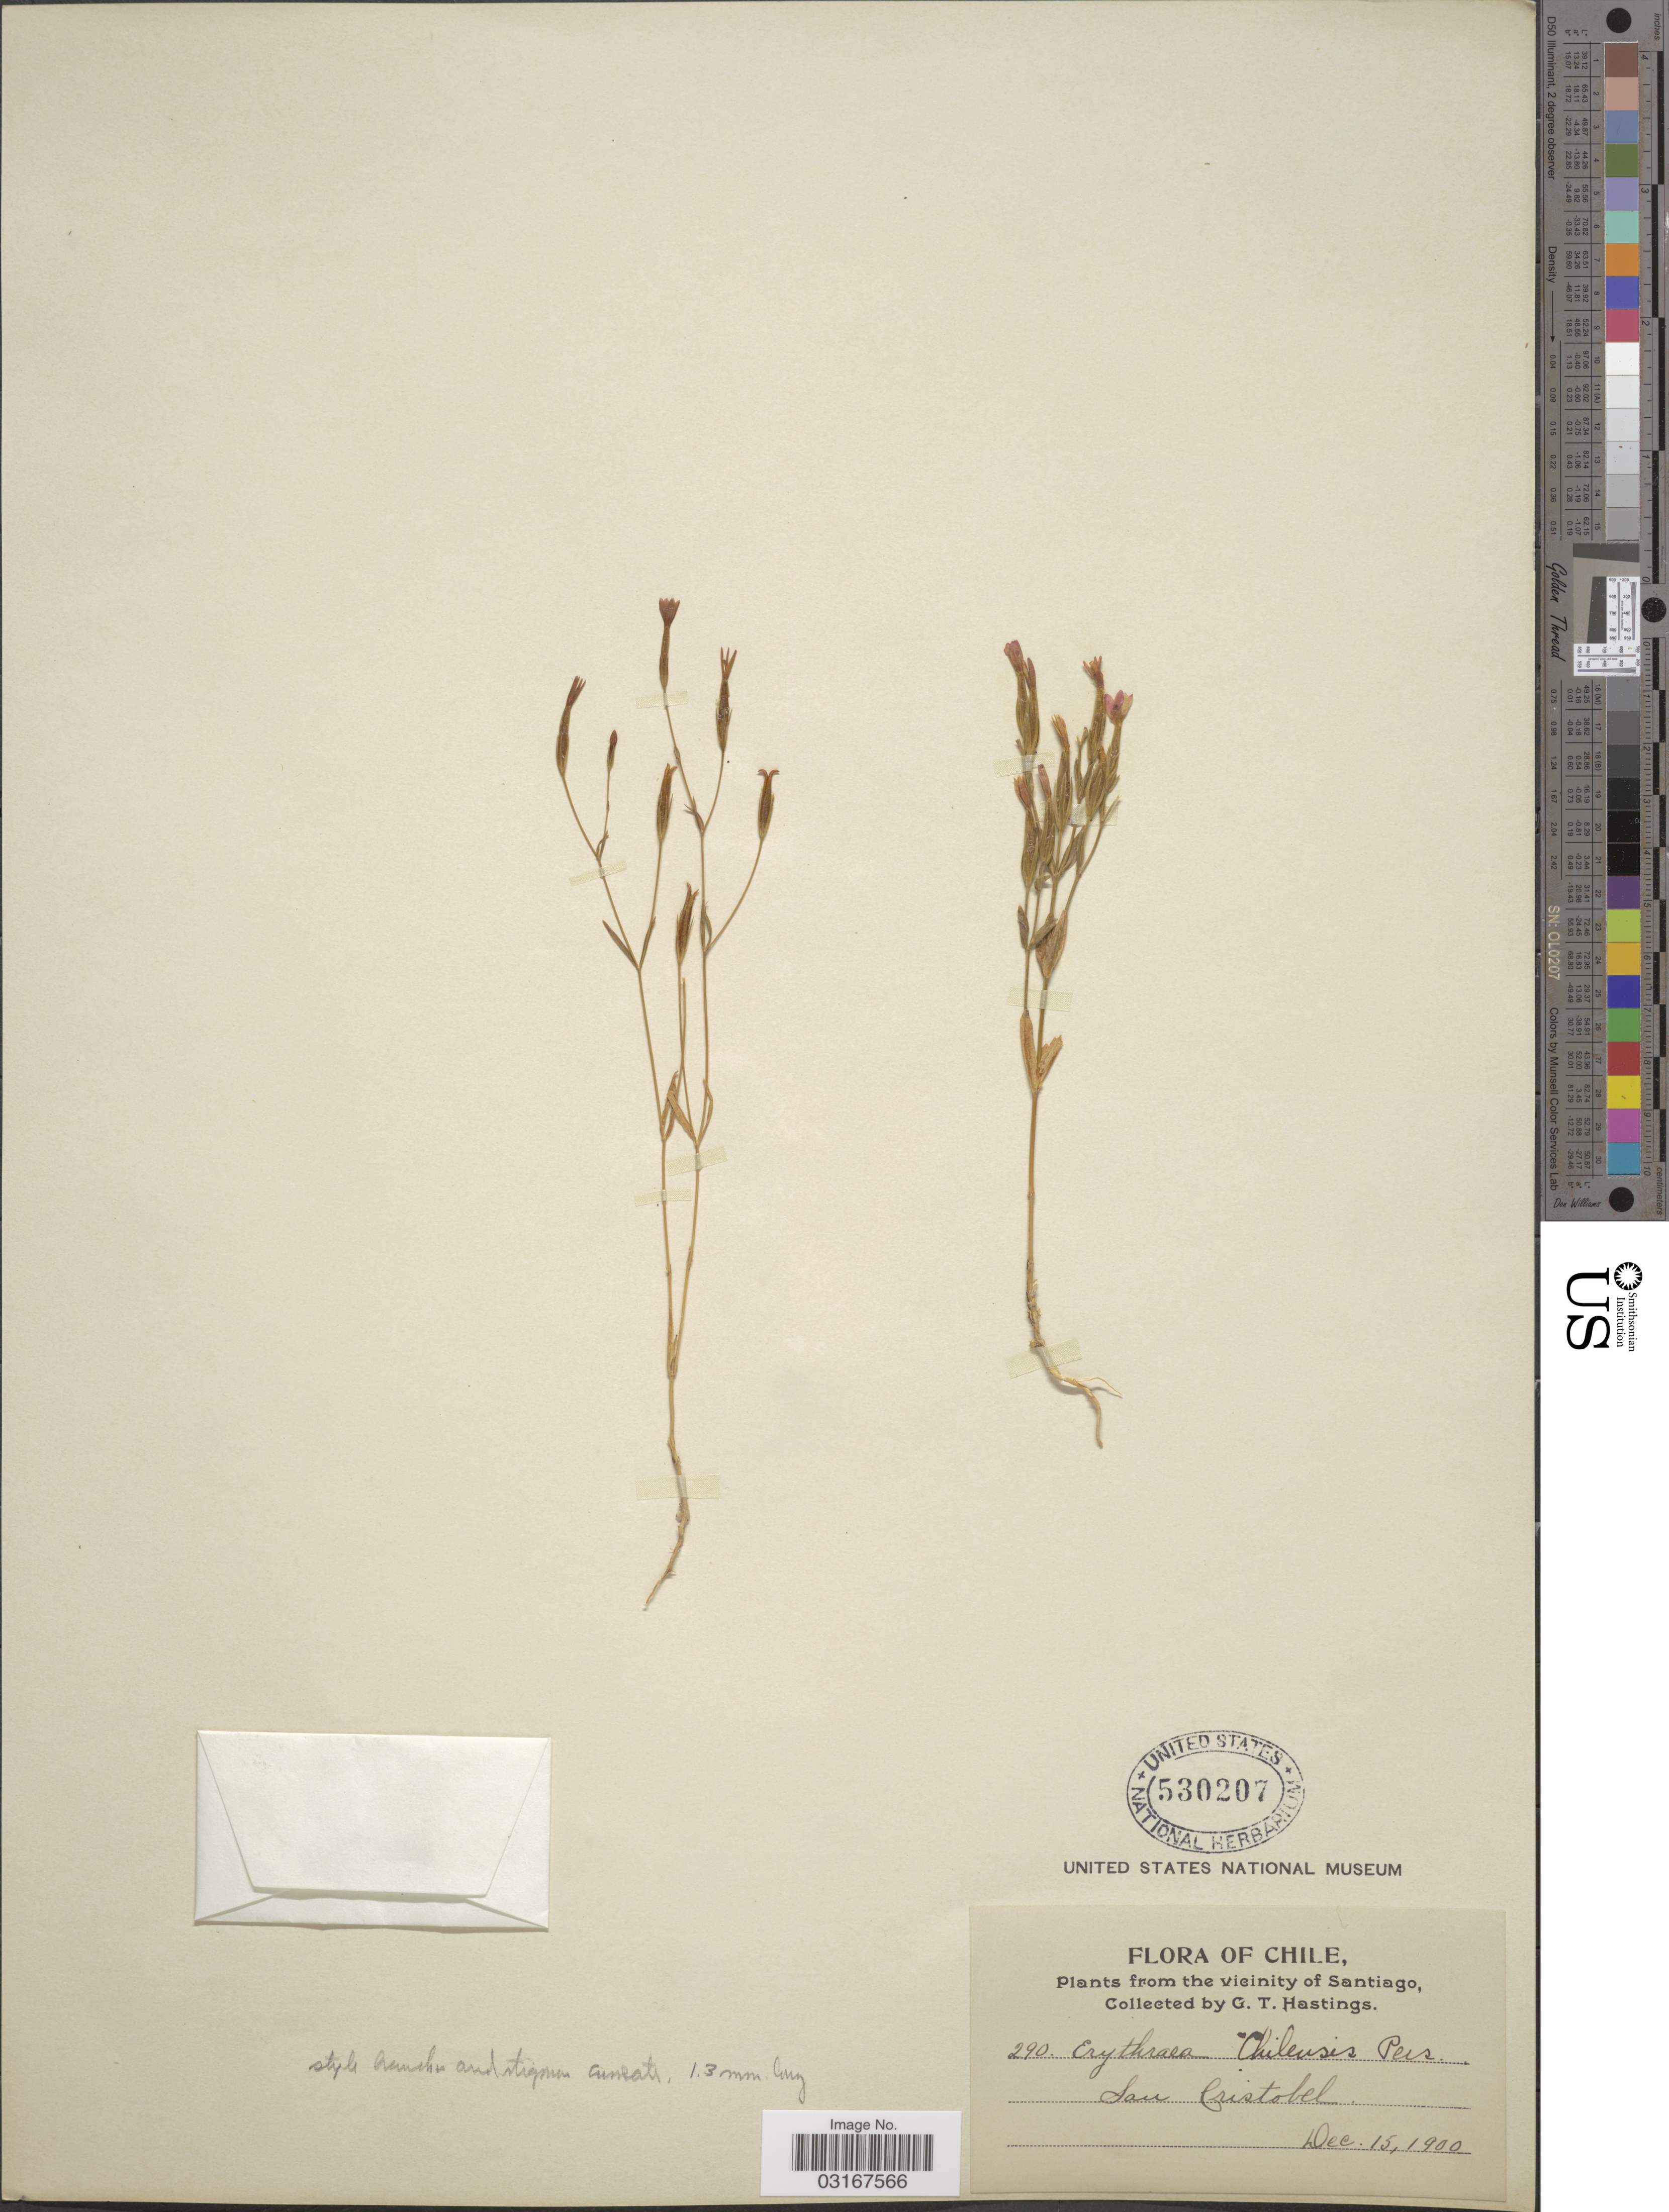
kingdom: Plantae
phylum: Tracheophyta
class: Magnoliopsida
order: Gentianales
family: Gentianaceae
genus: Centaurium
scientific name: Centaurium cachanlahuen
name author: B.L. Rob.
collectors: G. Hastings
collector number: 290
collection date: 1900-12-15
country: Chile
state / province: Región Metropolitana (RM)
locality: Vicinity of Santiago. San Cristobal.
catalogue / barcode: US 530207